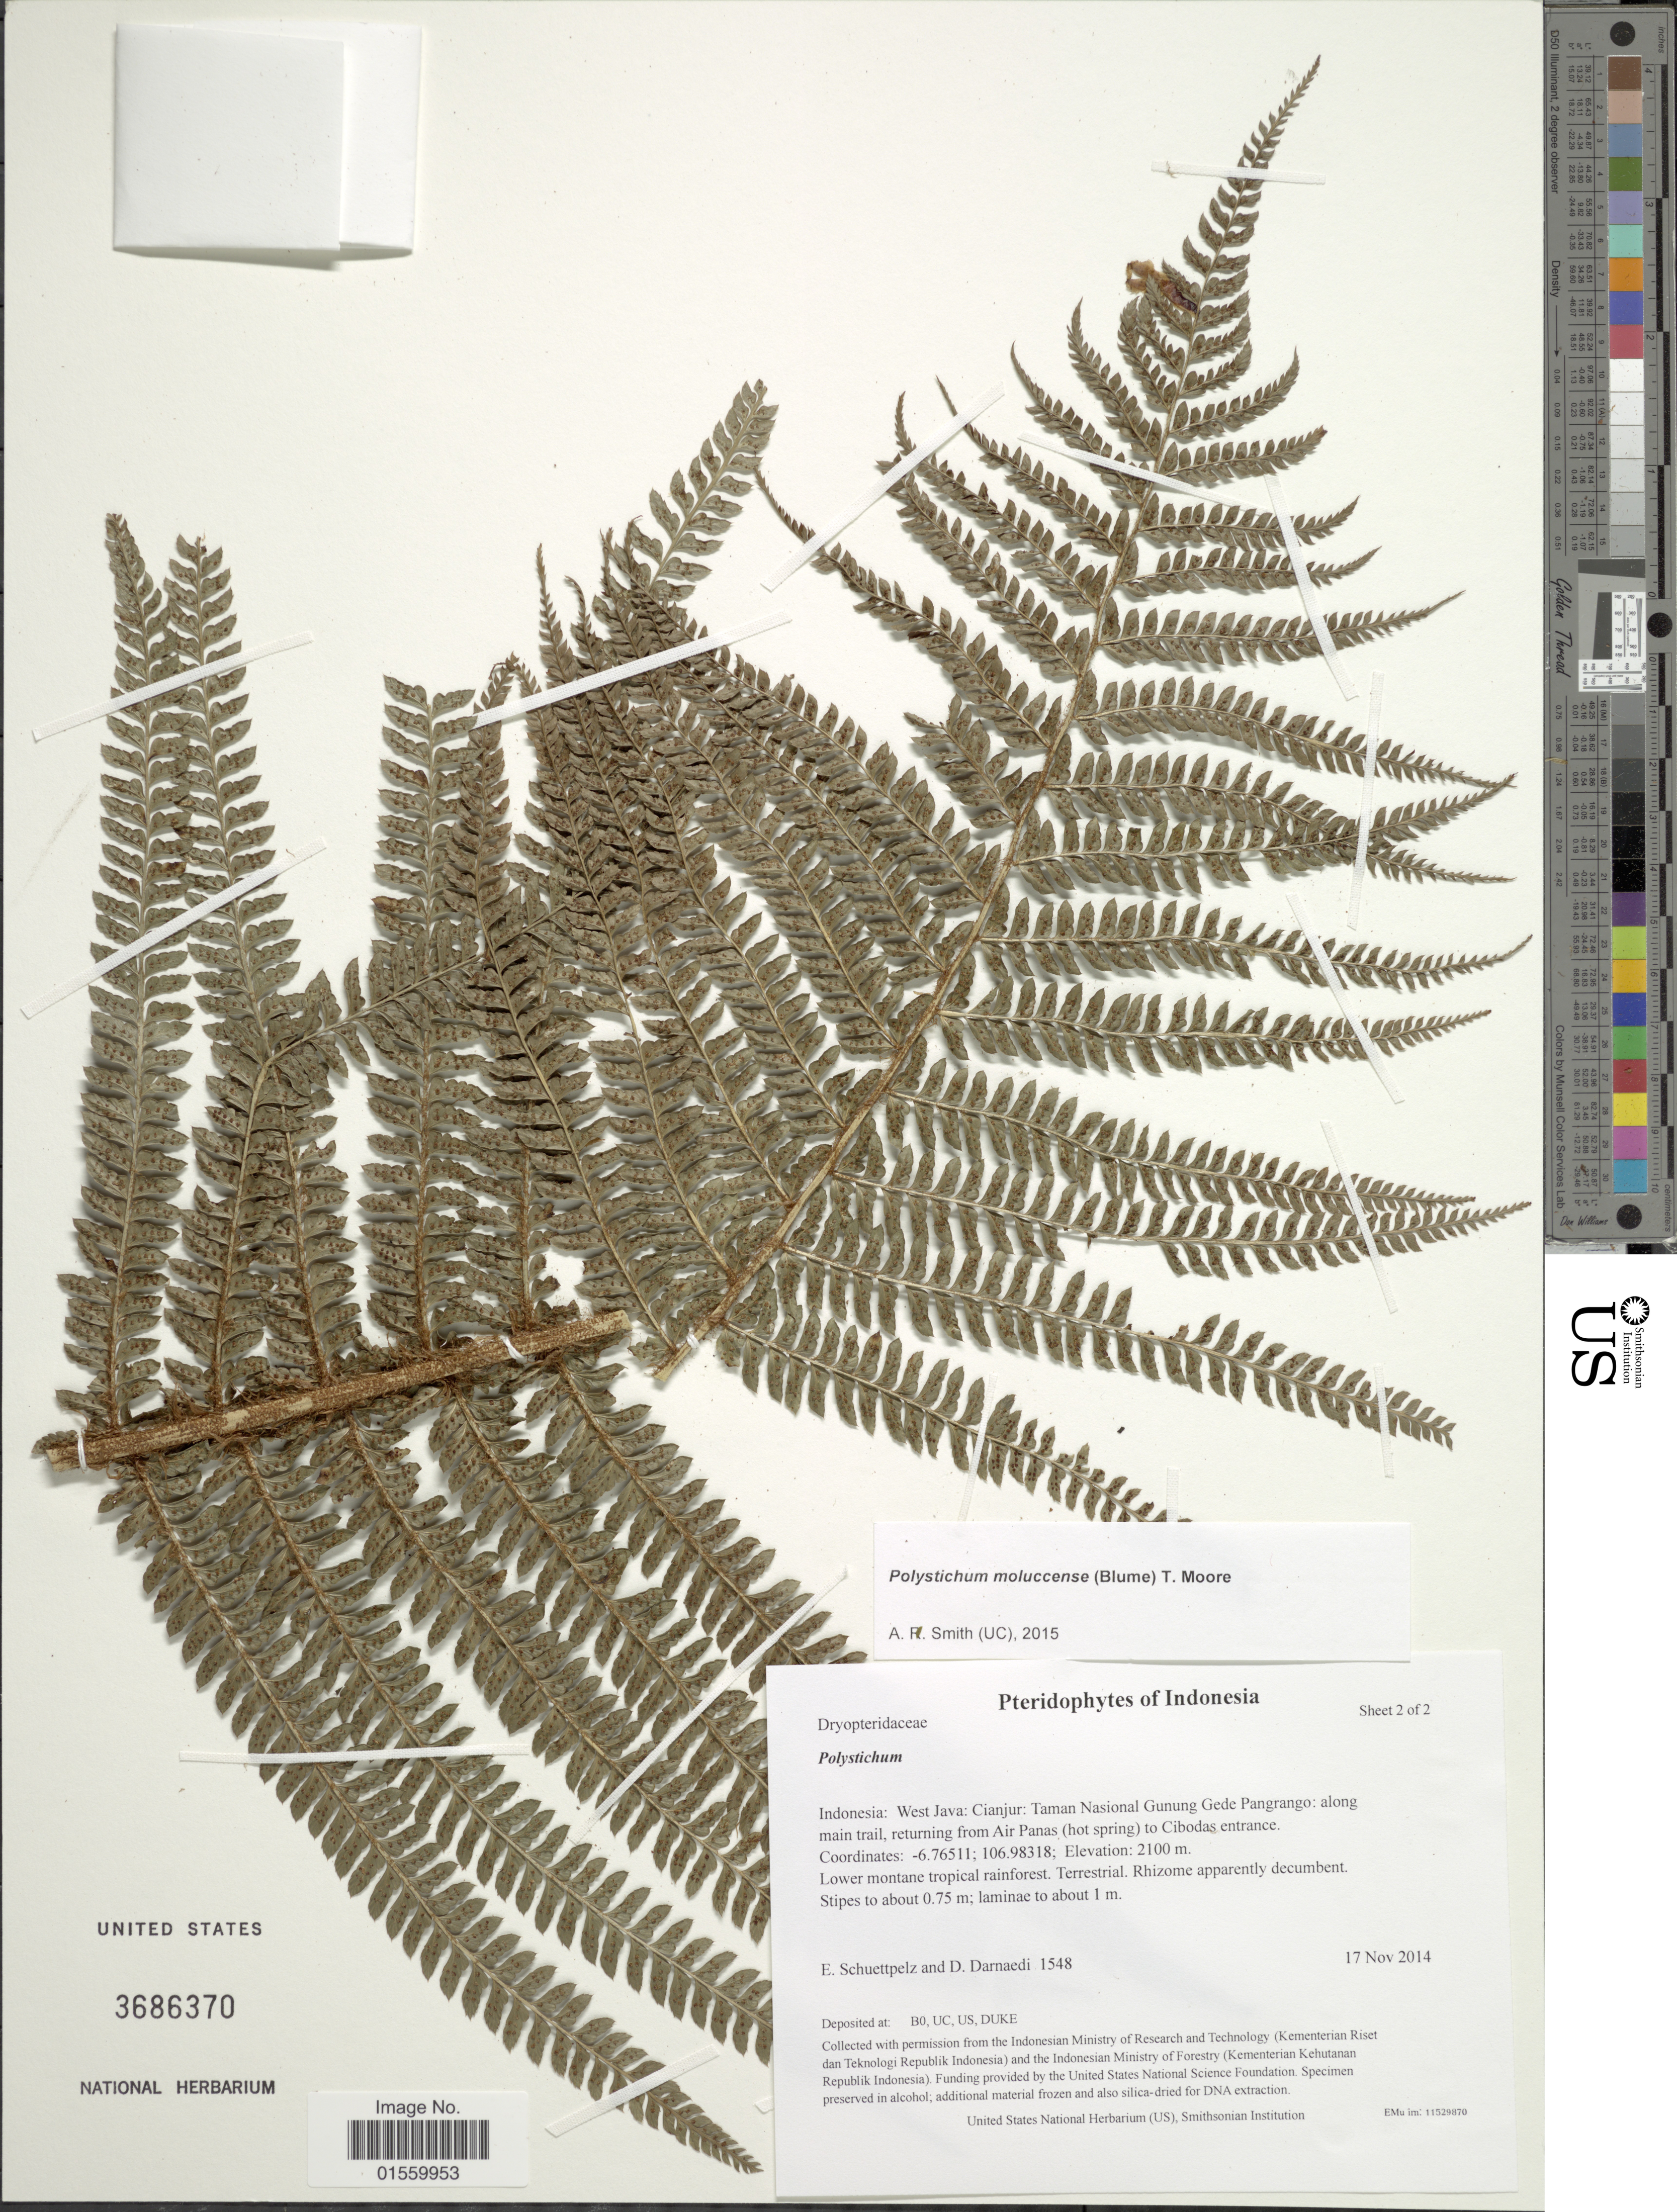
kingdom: Plantae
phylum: Tracheophyta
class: Polypodiopsida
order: Polypodiales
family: Dryopteridaceae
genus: Polystichum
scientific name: Polystichum sp.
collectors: E. Schuettpelz & D. Darnaedi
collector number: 1548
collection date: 2014-11-17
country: Indonesia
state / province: Java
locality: Indonesia: West Java: Cianjur: Taman Nasional Gunung Gede Pangrango: along main trail, returning from Air Panas (hot spring) to Cibodas entrance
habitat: Lower montane tropical rainforest.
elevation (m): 2100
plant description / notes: Collected with permission from the Indonesian Ministry of Research and Technology (Kementerian Riset dan Teknologi Republik Indonesia) and the Indonesian Ministry of Forestry (Kementerian Kehutanan Republik Indonesia).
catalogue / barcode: US 3686370